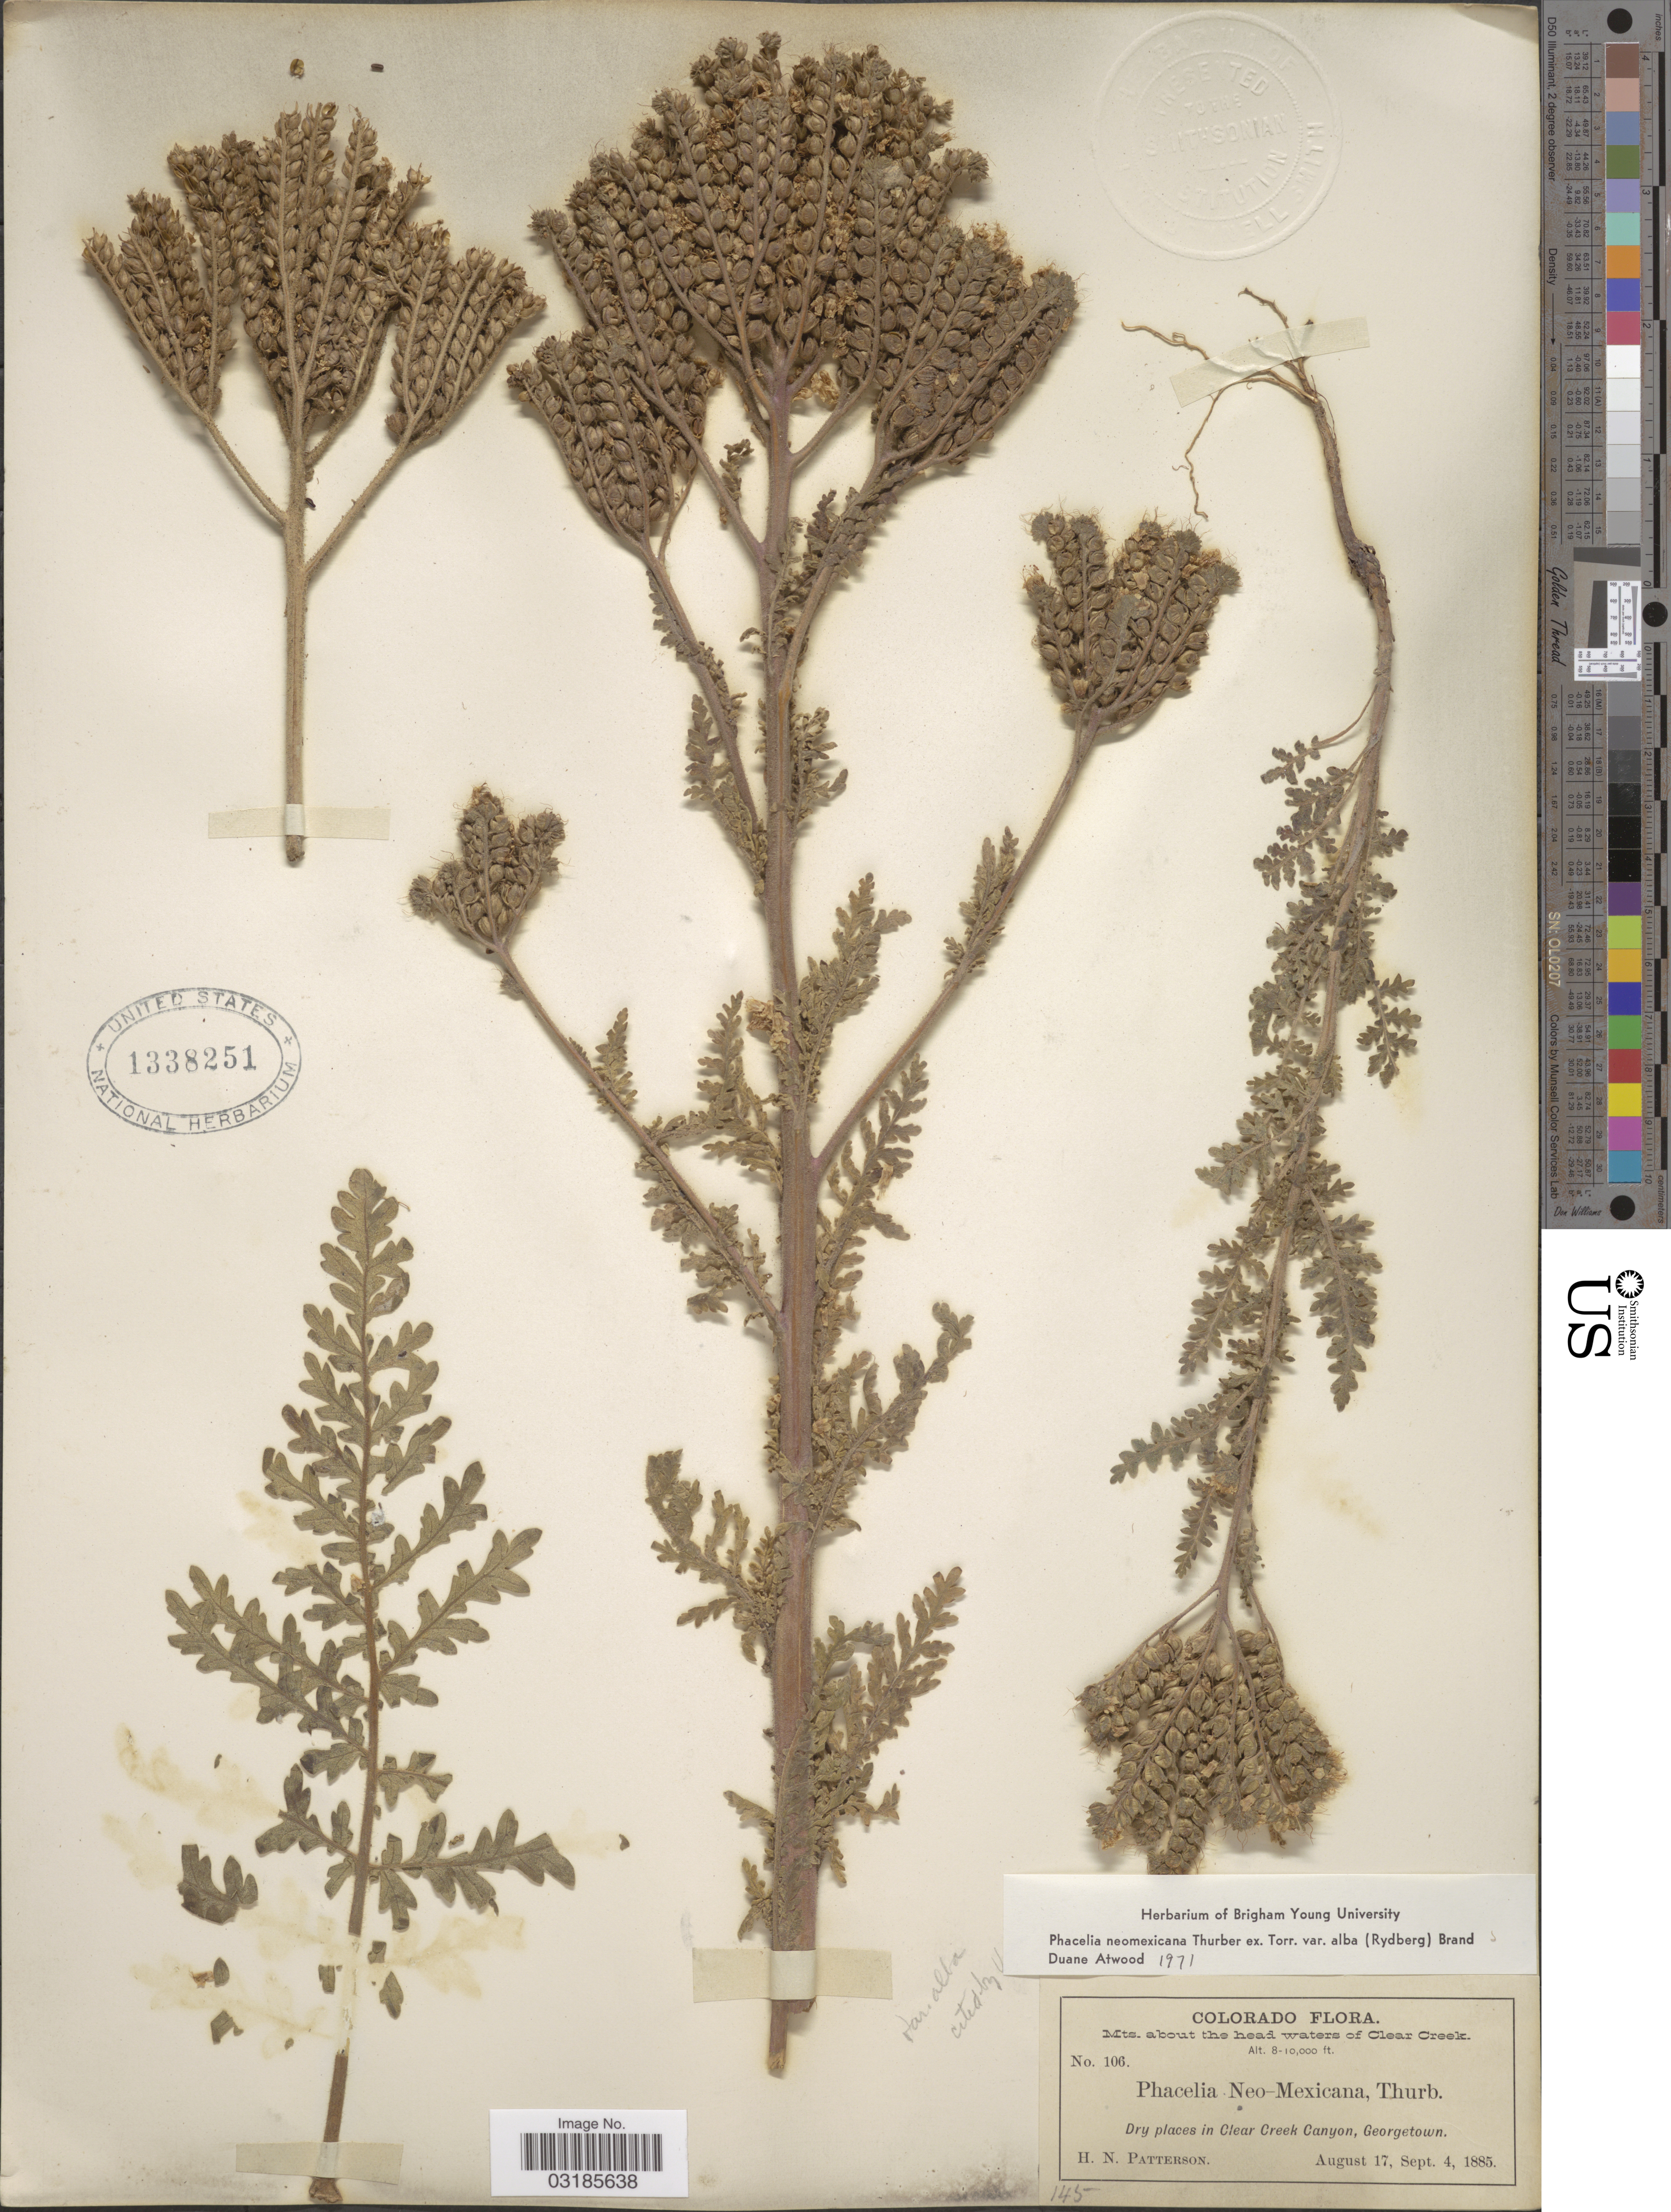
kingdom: Plantae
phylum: Tracheophyta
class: Magnoliopsida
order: Boraginales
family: Hydrophyllaceae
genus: Phacelia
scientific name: Phacelia neomexicana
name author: Thurb. ex Torr.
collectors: H. N. Patterson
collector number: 106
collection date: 1885-08-17/1885-09-04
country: United States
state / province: Colorado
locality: Mts. about the head waters of Clear Creek, Dry places in Clear Creek Canyon, Georgetown.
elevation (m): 2438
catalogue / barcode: US 1338251